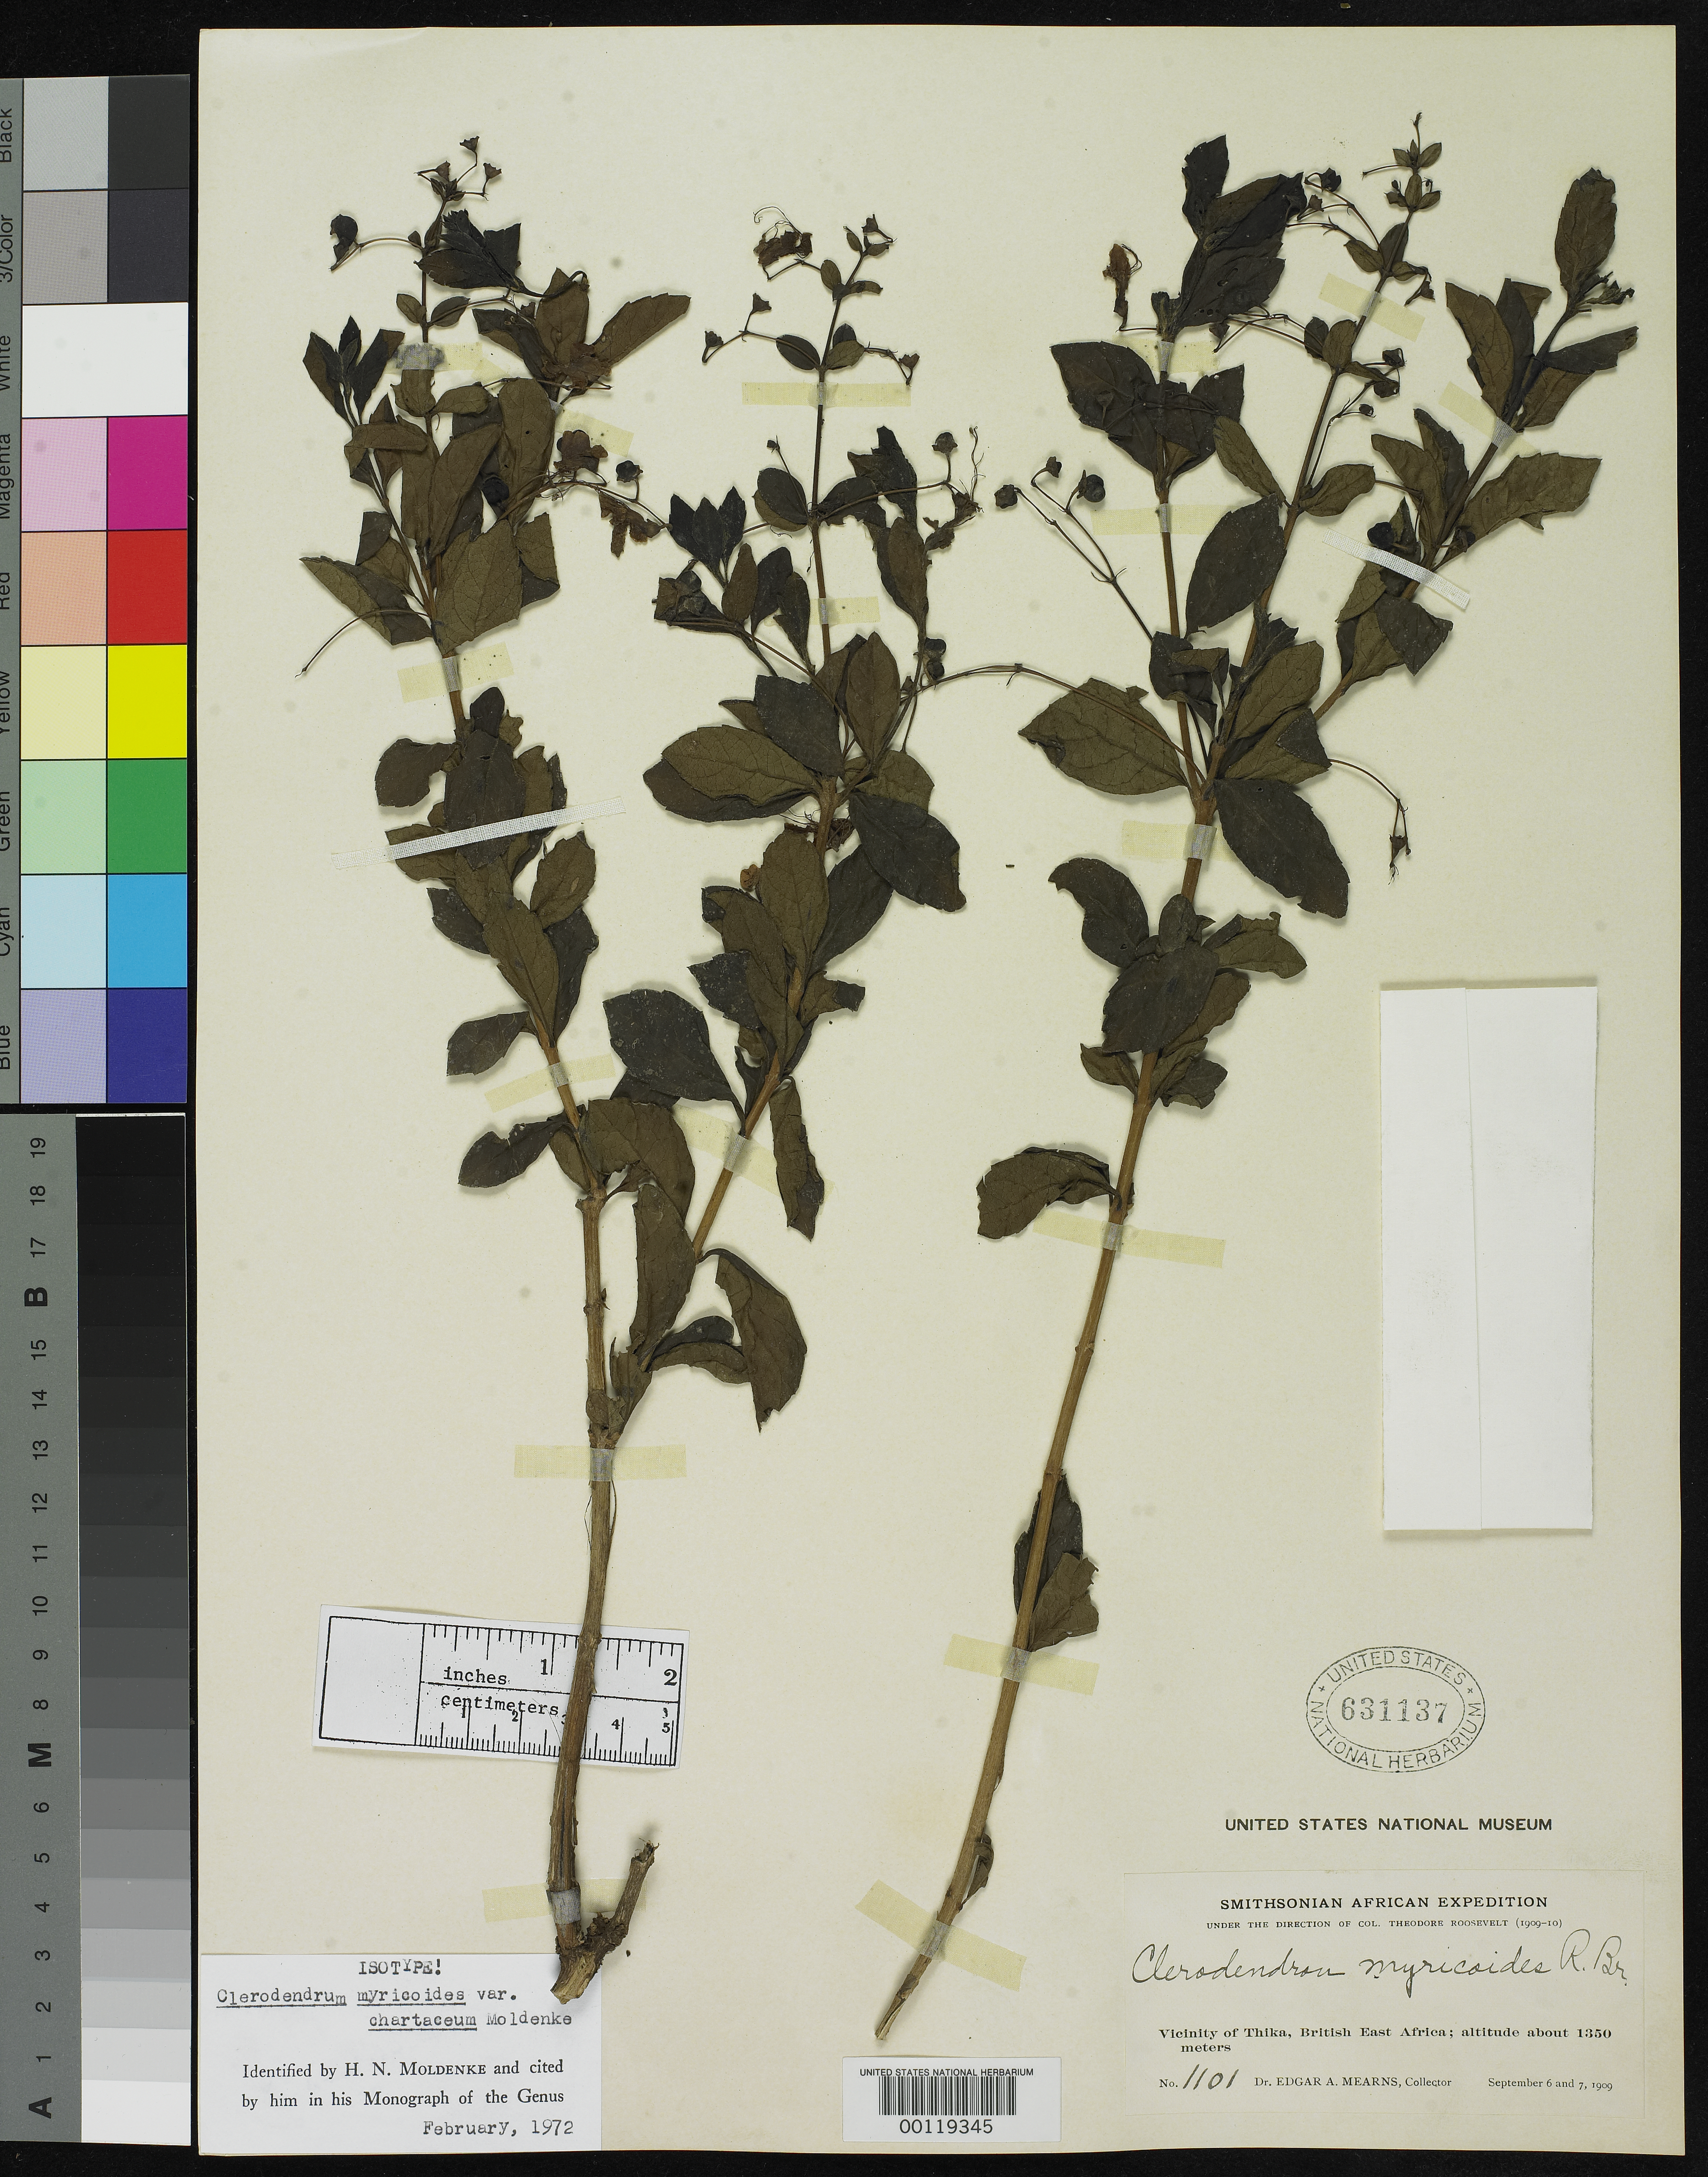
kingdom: Plantae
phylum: Tracheophyta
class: Magnoliopsida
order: Lamiales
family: Lamiaceae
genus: Clerodendrum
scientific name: Clerodendrum myricoides var. chartaceum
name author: Moldenke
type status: Isotype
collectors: E. A. Mearns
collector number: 1101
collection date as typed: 06 Sep 1909 to 07 Sep 1909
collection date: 1909-09-06/1909-09-07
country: Uganda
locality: Thika.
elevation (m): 1350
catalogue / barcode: US 631137